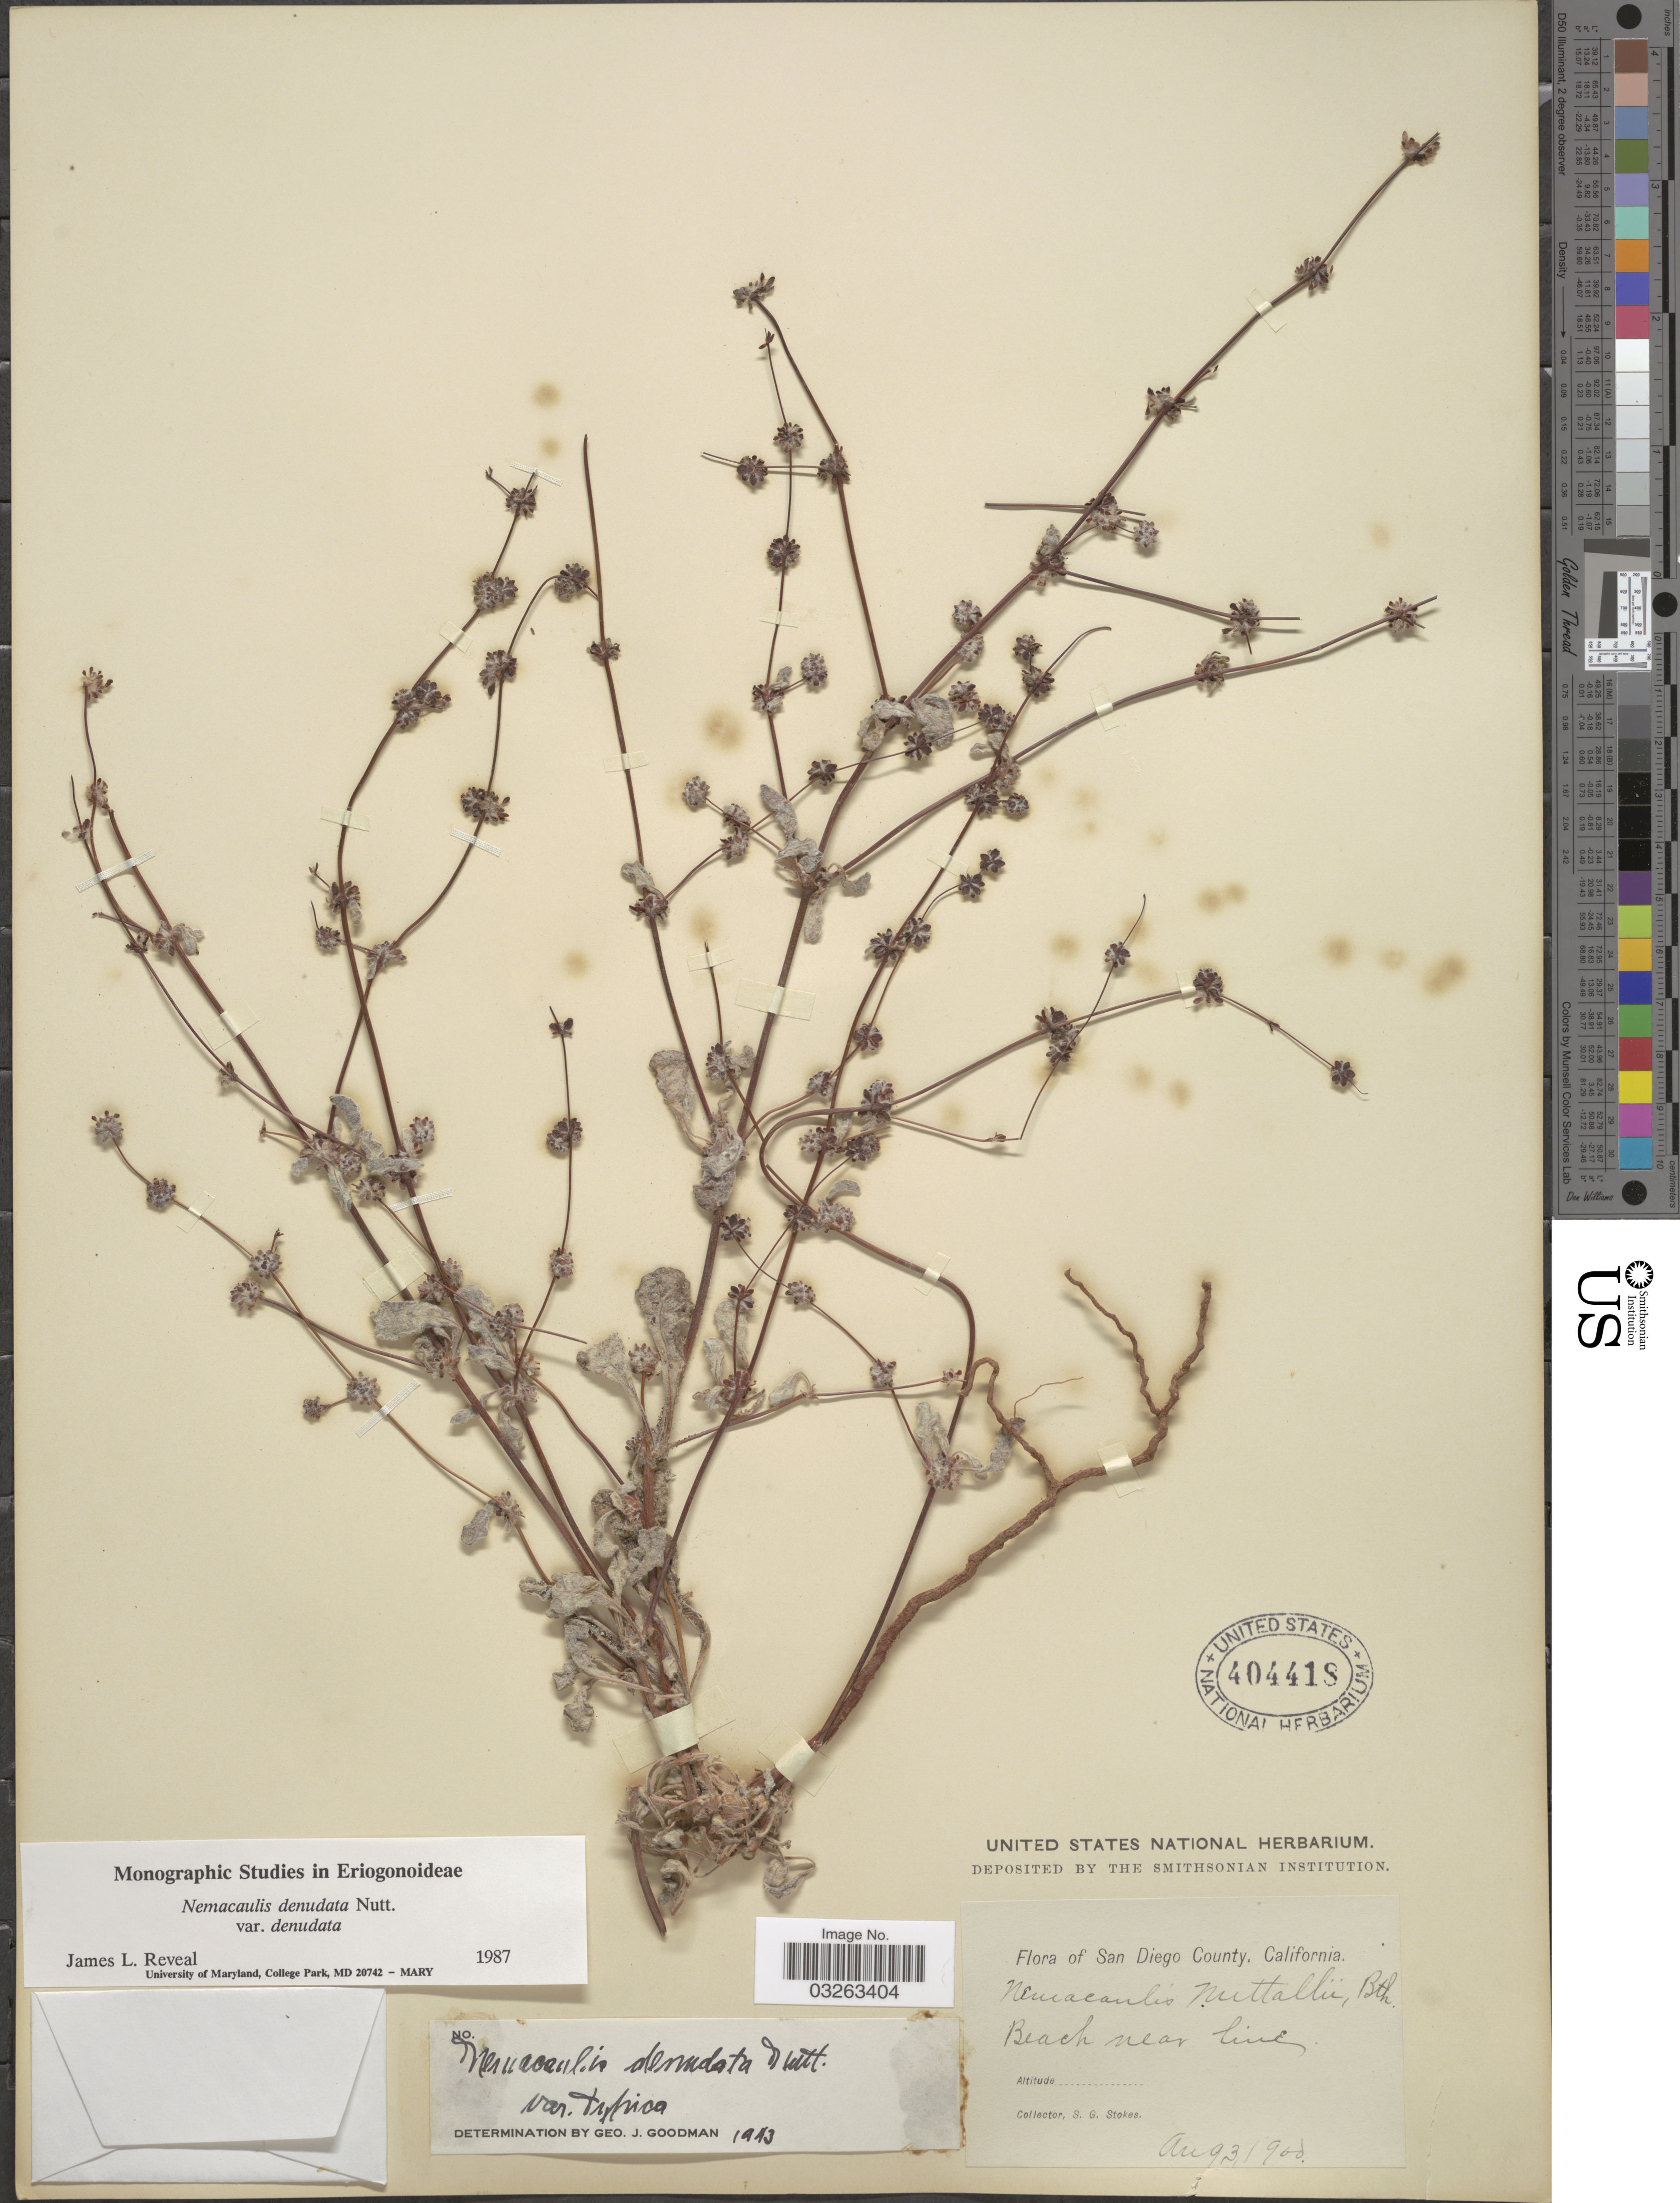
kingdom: Plantae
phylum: Tracheophyta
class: Magnoliopsida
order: Caryophyllales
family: Polygonaceae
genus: Nemacaulis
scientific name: Nemacaulis denudata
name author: Nutt.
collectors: S. G. Stokes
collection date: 1900-08-03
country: United States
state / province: California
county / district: San Diego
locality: San Diego County. Beach near line.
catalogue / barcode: US 404418